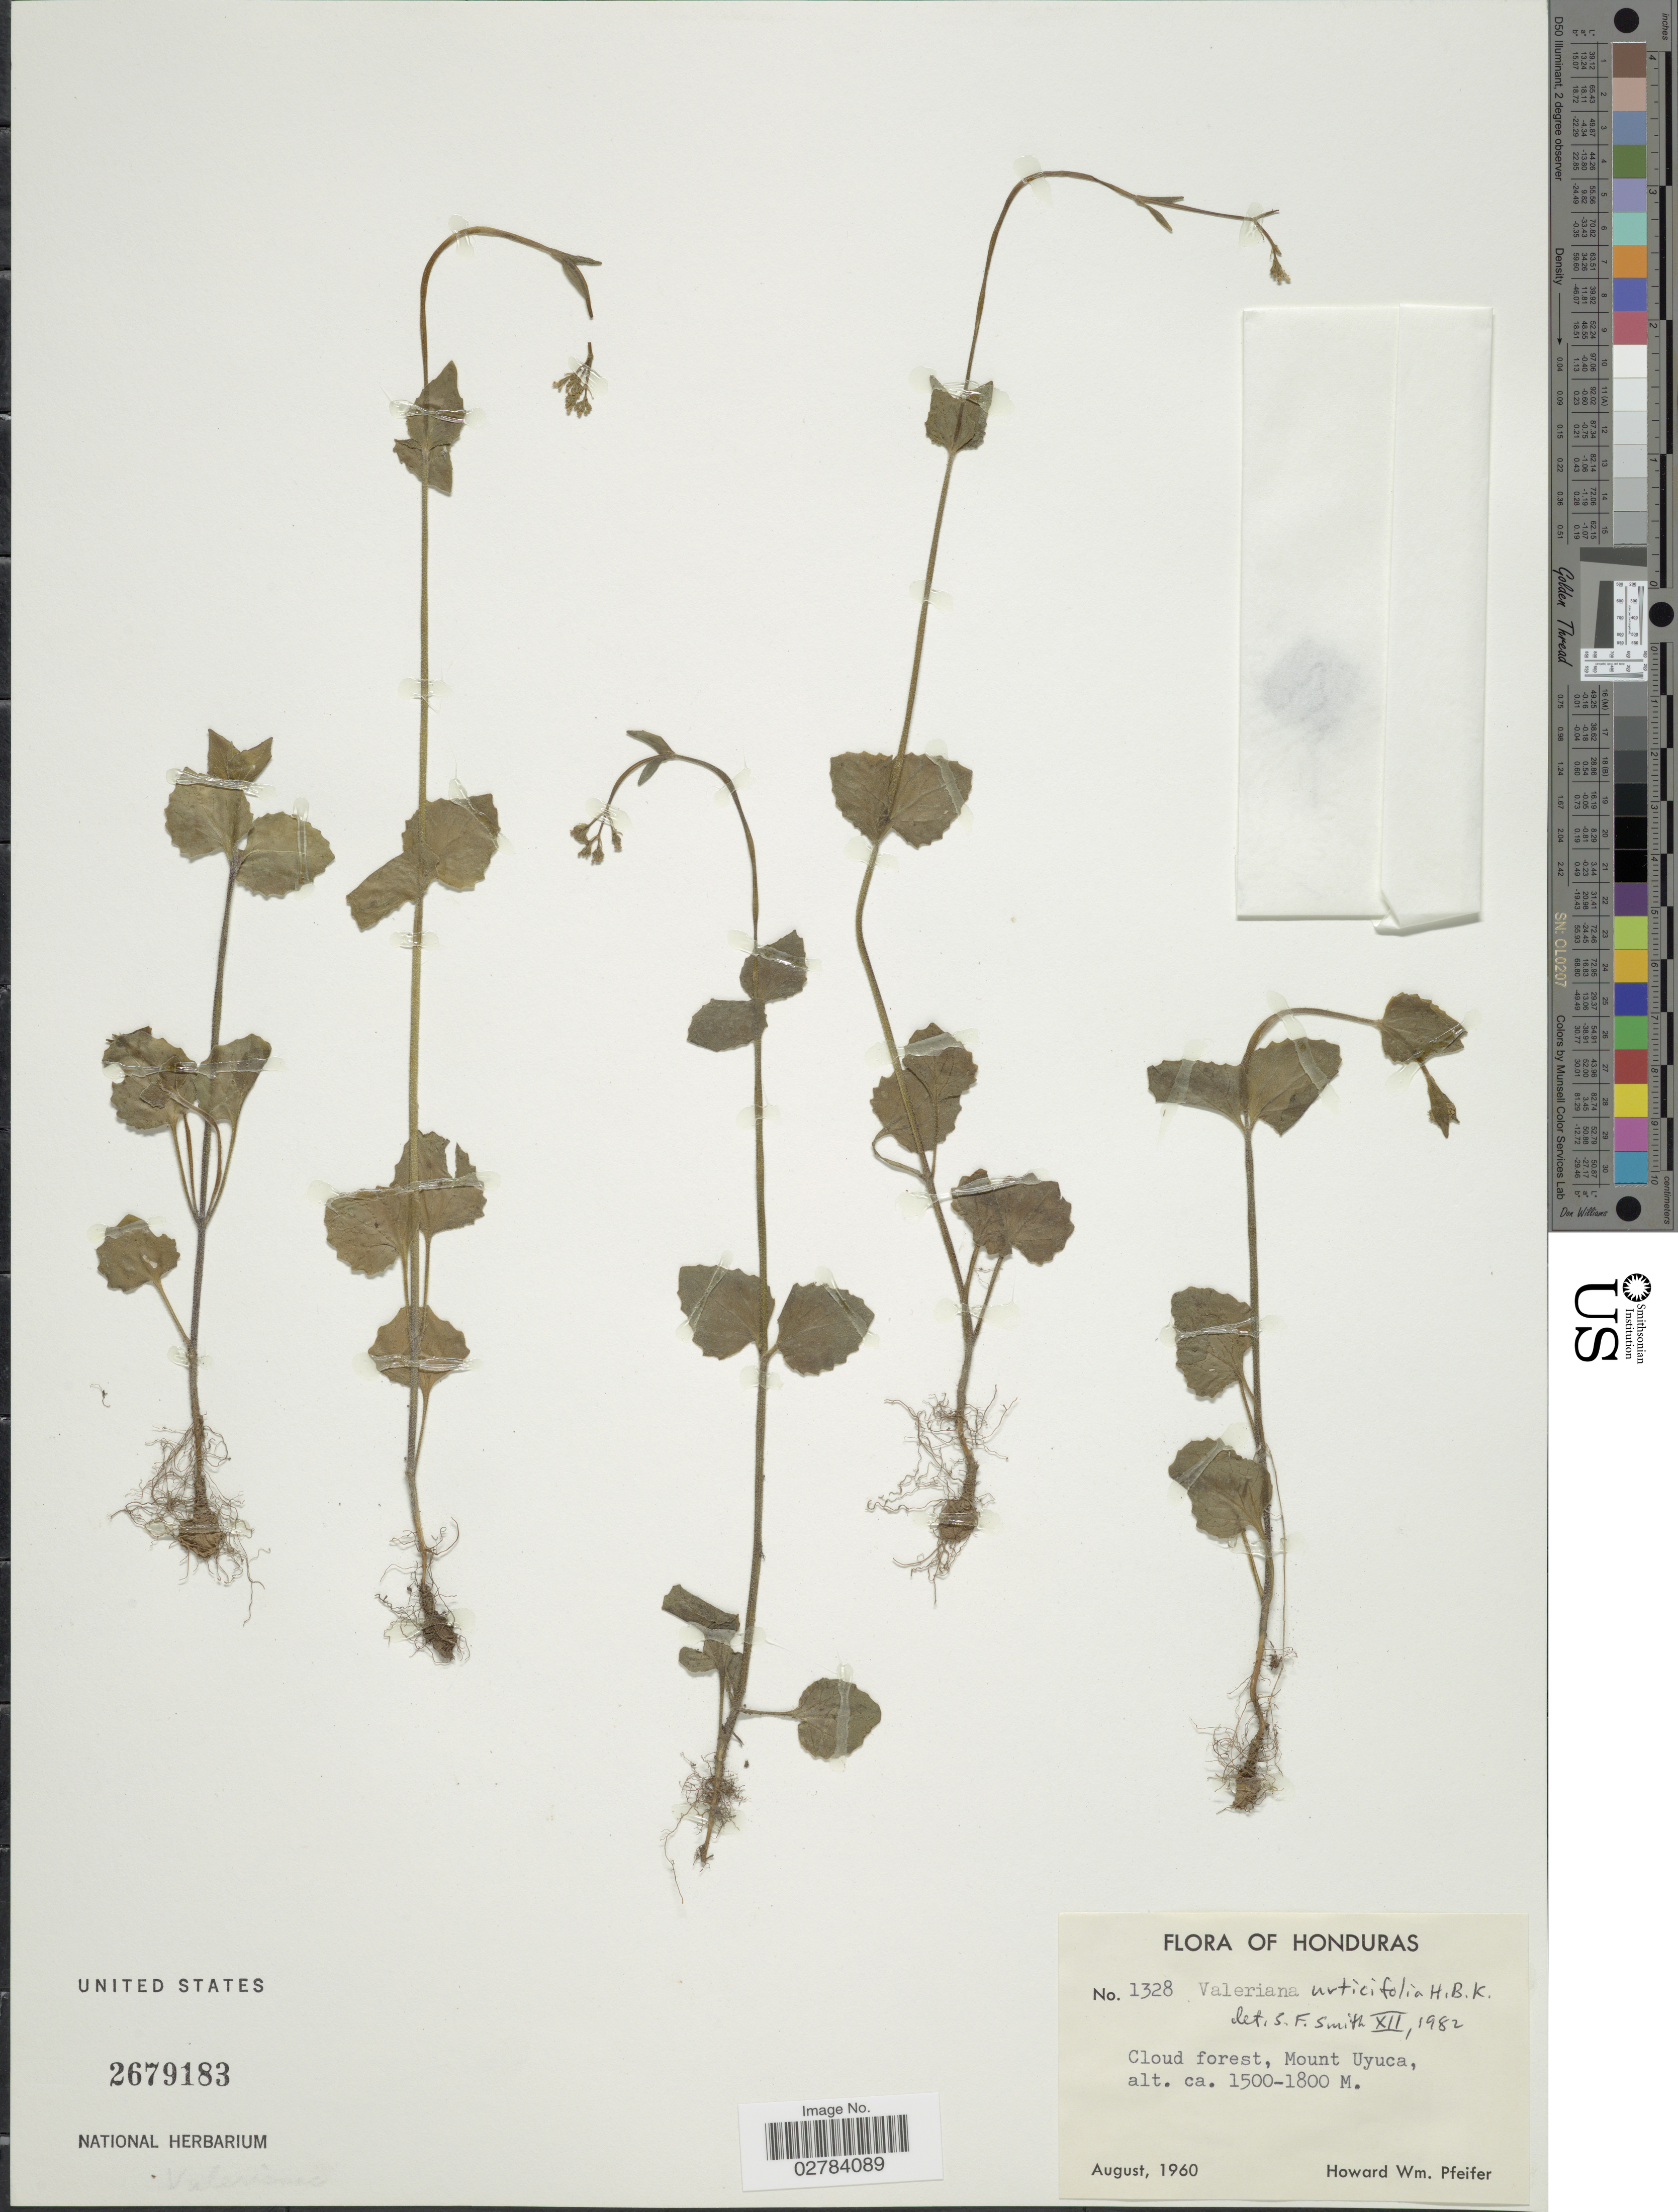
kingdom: Plantae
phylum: Tracheophyta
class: Magnoliopsida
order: Dipsacales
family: Caprifoliaceae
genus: Valeriana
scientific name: Valeriana urticaefolia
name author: Kunth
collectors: H. W. Pfeifer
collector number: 1328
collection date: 1960-08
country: Honduras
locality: Cloud forest, Mount Uyuca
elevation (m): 1500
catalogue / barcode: US 2679183